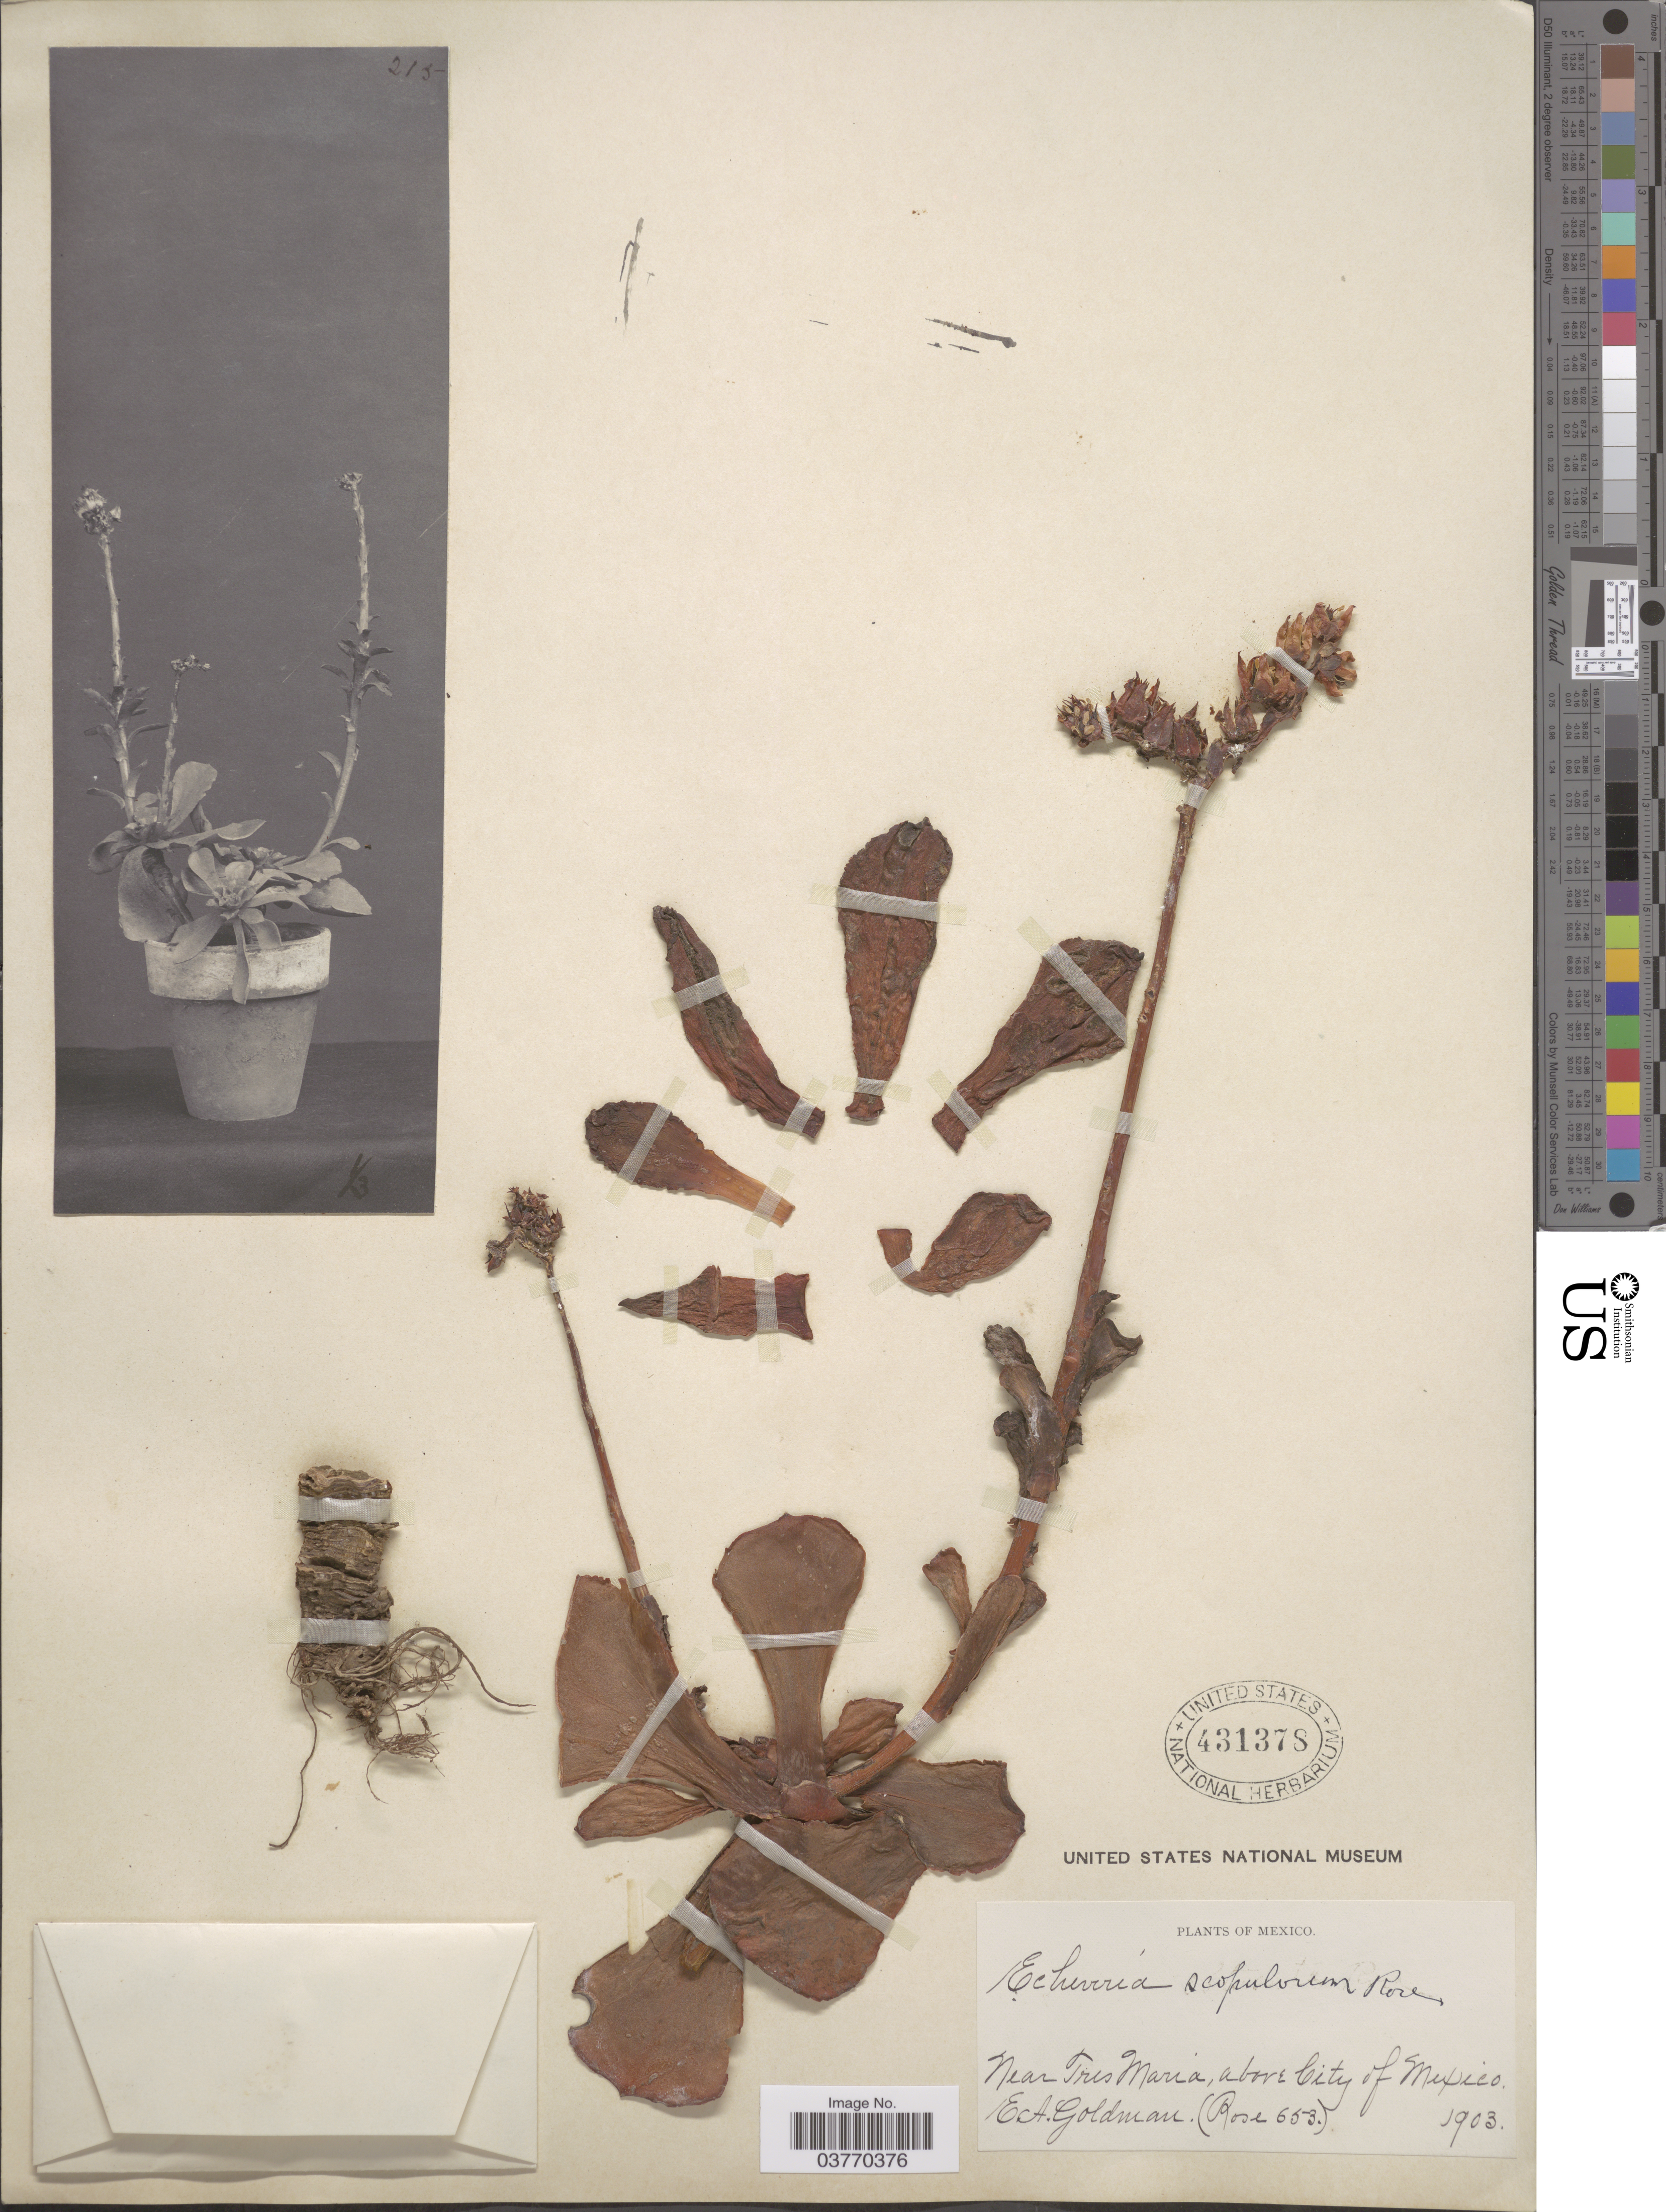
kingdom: Plantae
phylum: Tracheophyta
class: Magnoliopsida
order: Saxifragales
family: Crassulaceae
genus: Echeveria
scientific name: Echeveria obtusifolia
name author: Rose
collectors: E. A. Goldman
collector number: Rose653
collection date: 1903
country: Mexico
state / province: Nayarit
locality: Near Tres Maria, above City of Mexico.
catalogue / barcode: US 431378